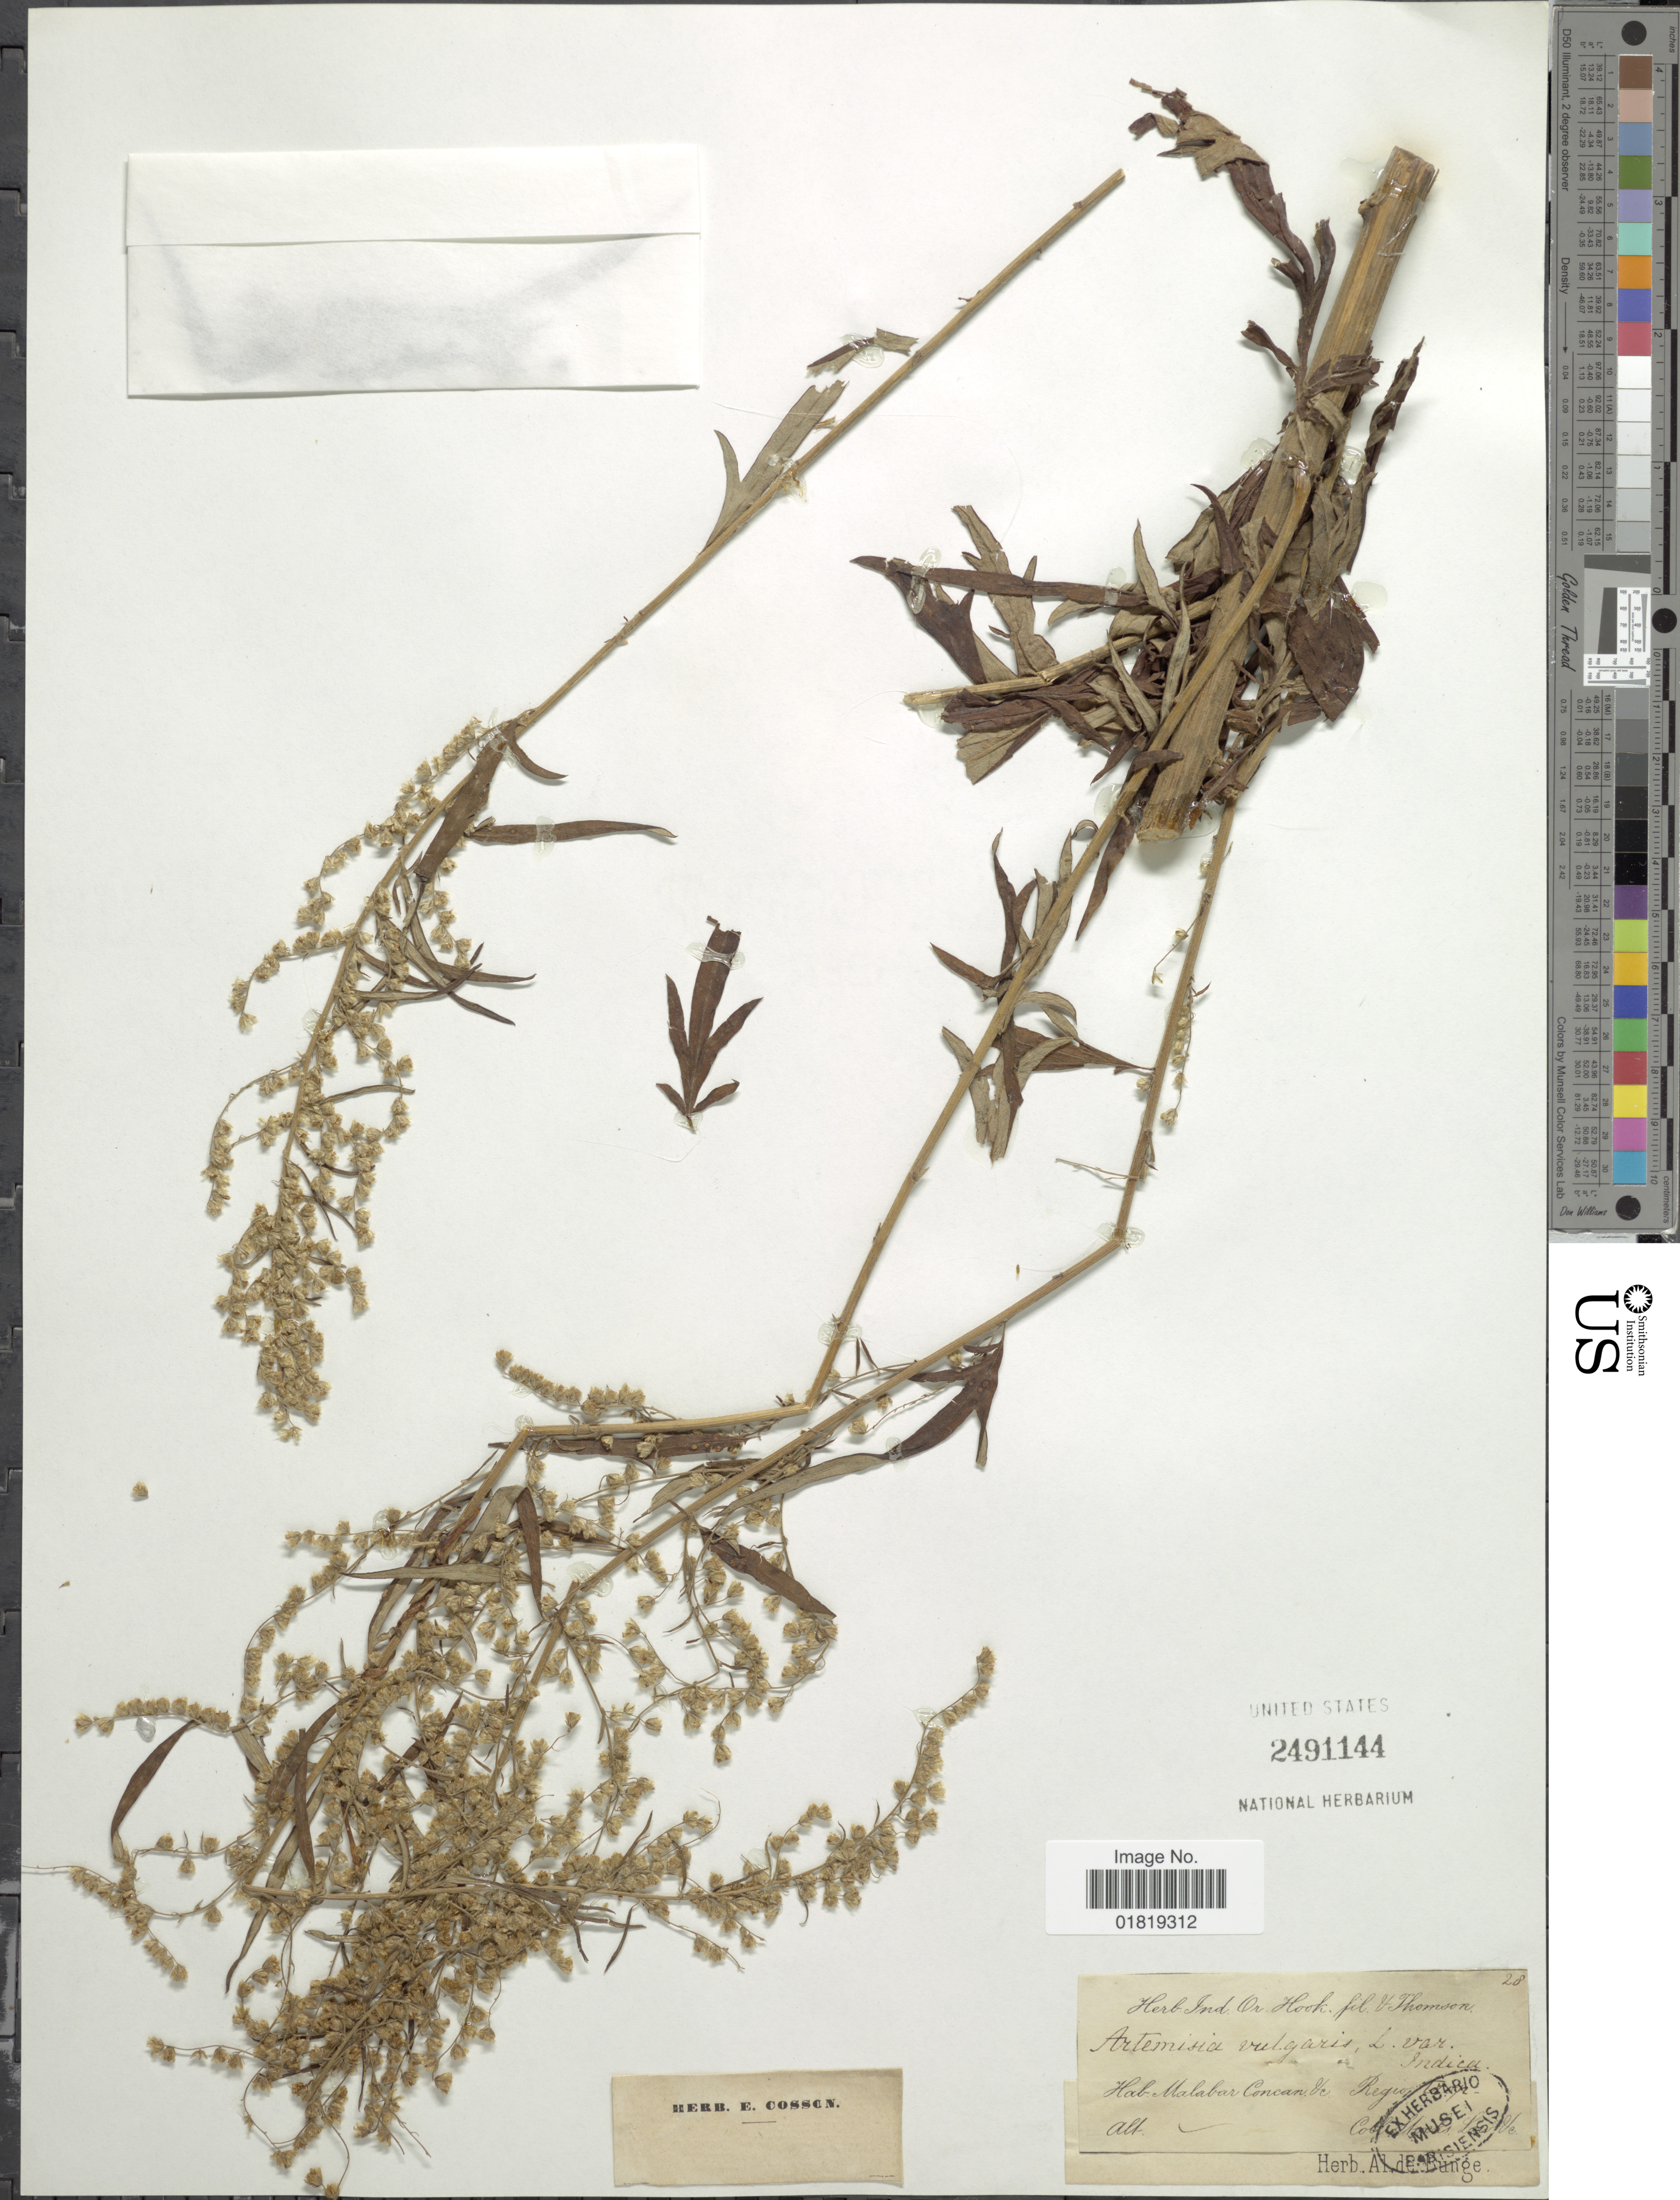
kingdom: Plantae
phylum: Tracheophyta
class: Magnoliopsida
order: Asterales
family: Asteraceae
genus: Artemisia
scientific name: Artemisia vulgaris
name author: L.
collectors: T. Thomson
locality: Malabar Concan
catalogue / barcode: US 2491144